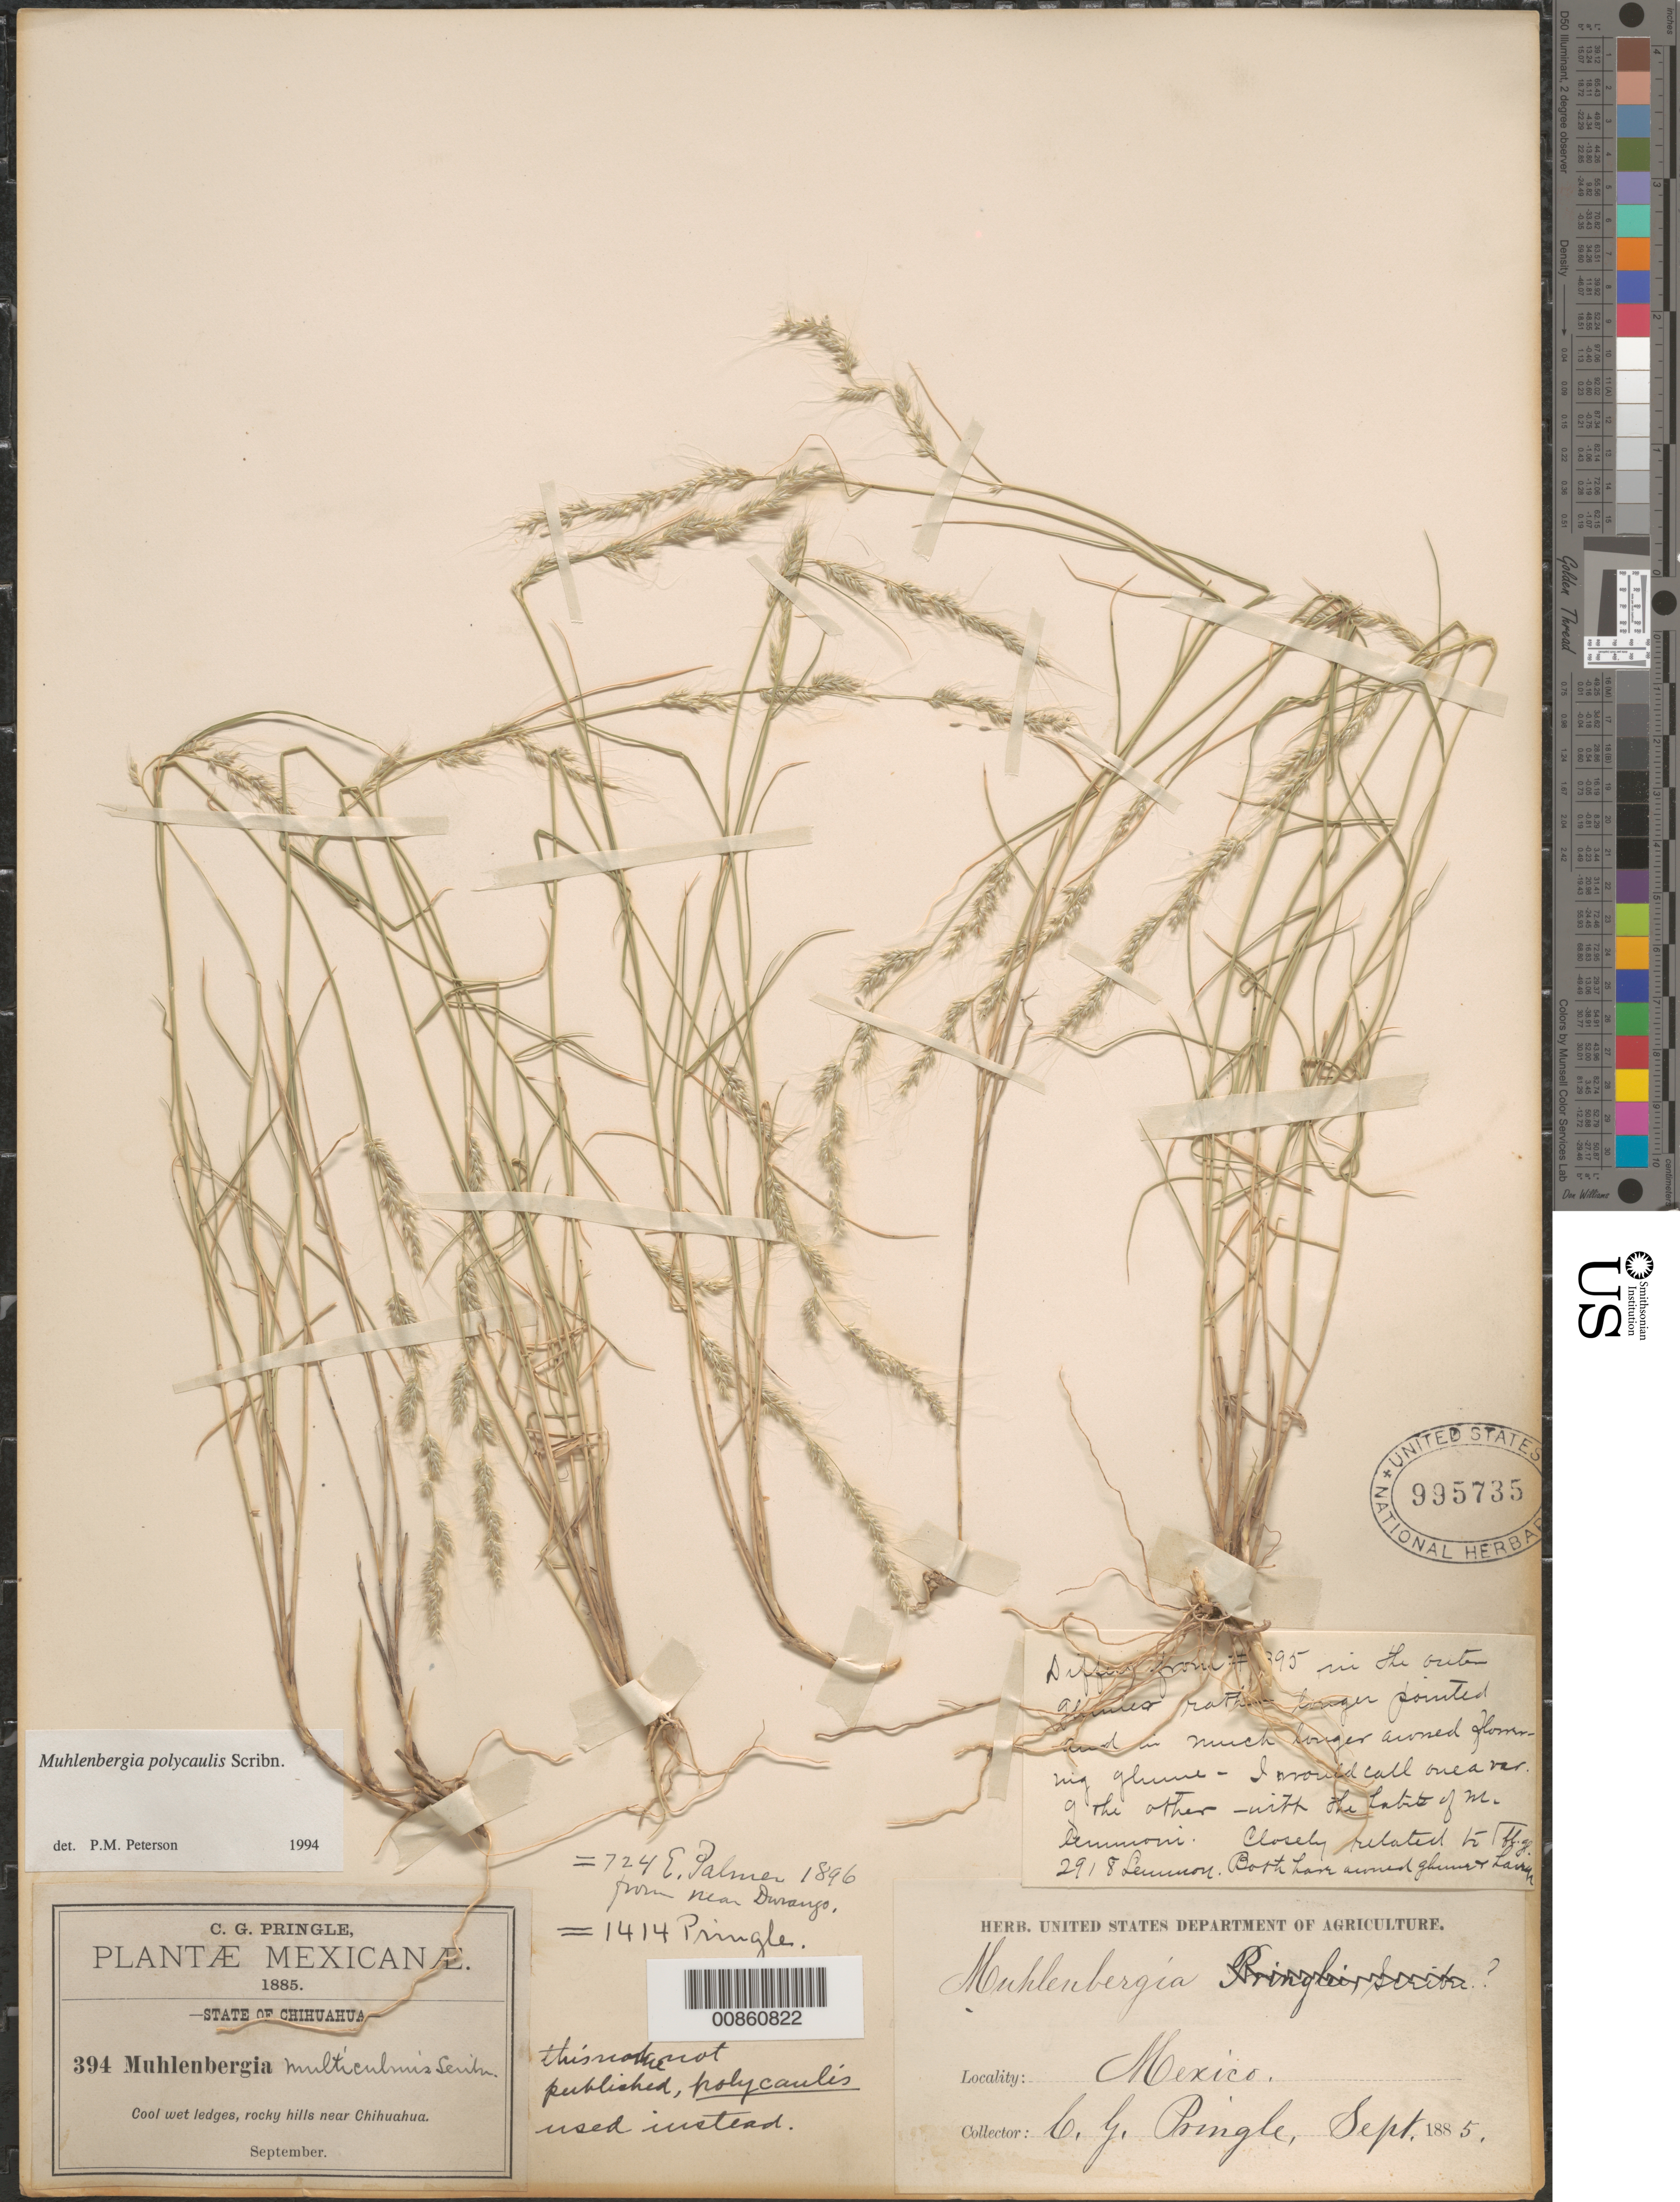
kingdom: Plantae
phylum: Tracheophyta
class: Liliopsida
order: Poales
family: Poaceae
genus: Muhlenbergia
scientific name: Muhlenbergia polycaulis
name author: Scribn.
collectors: C. G. Pringle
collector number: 394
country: Mexico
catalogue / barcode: US 995735